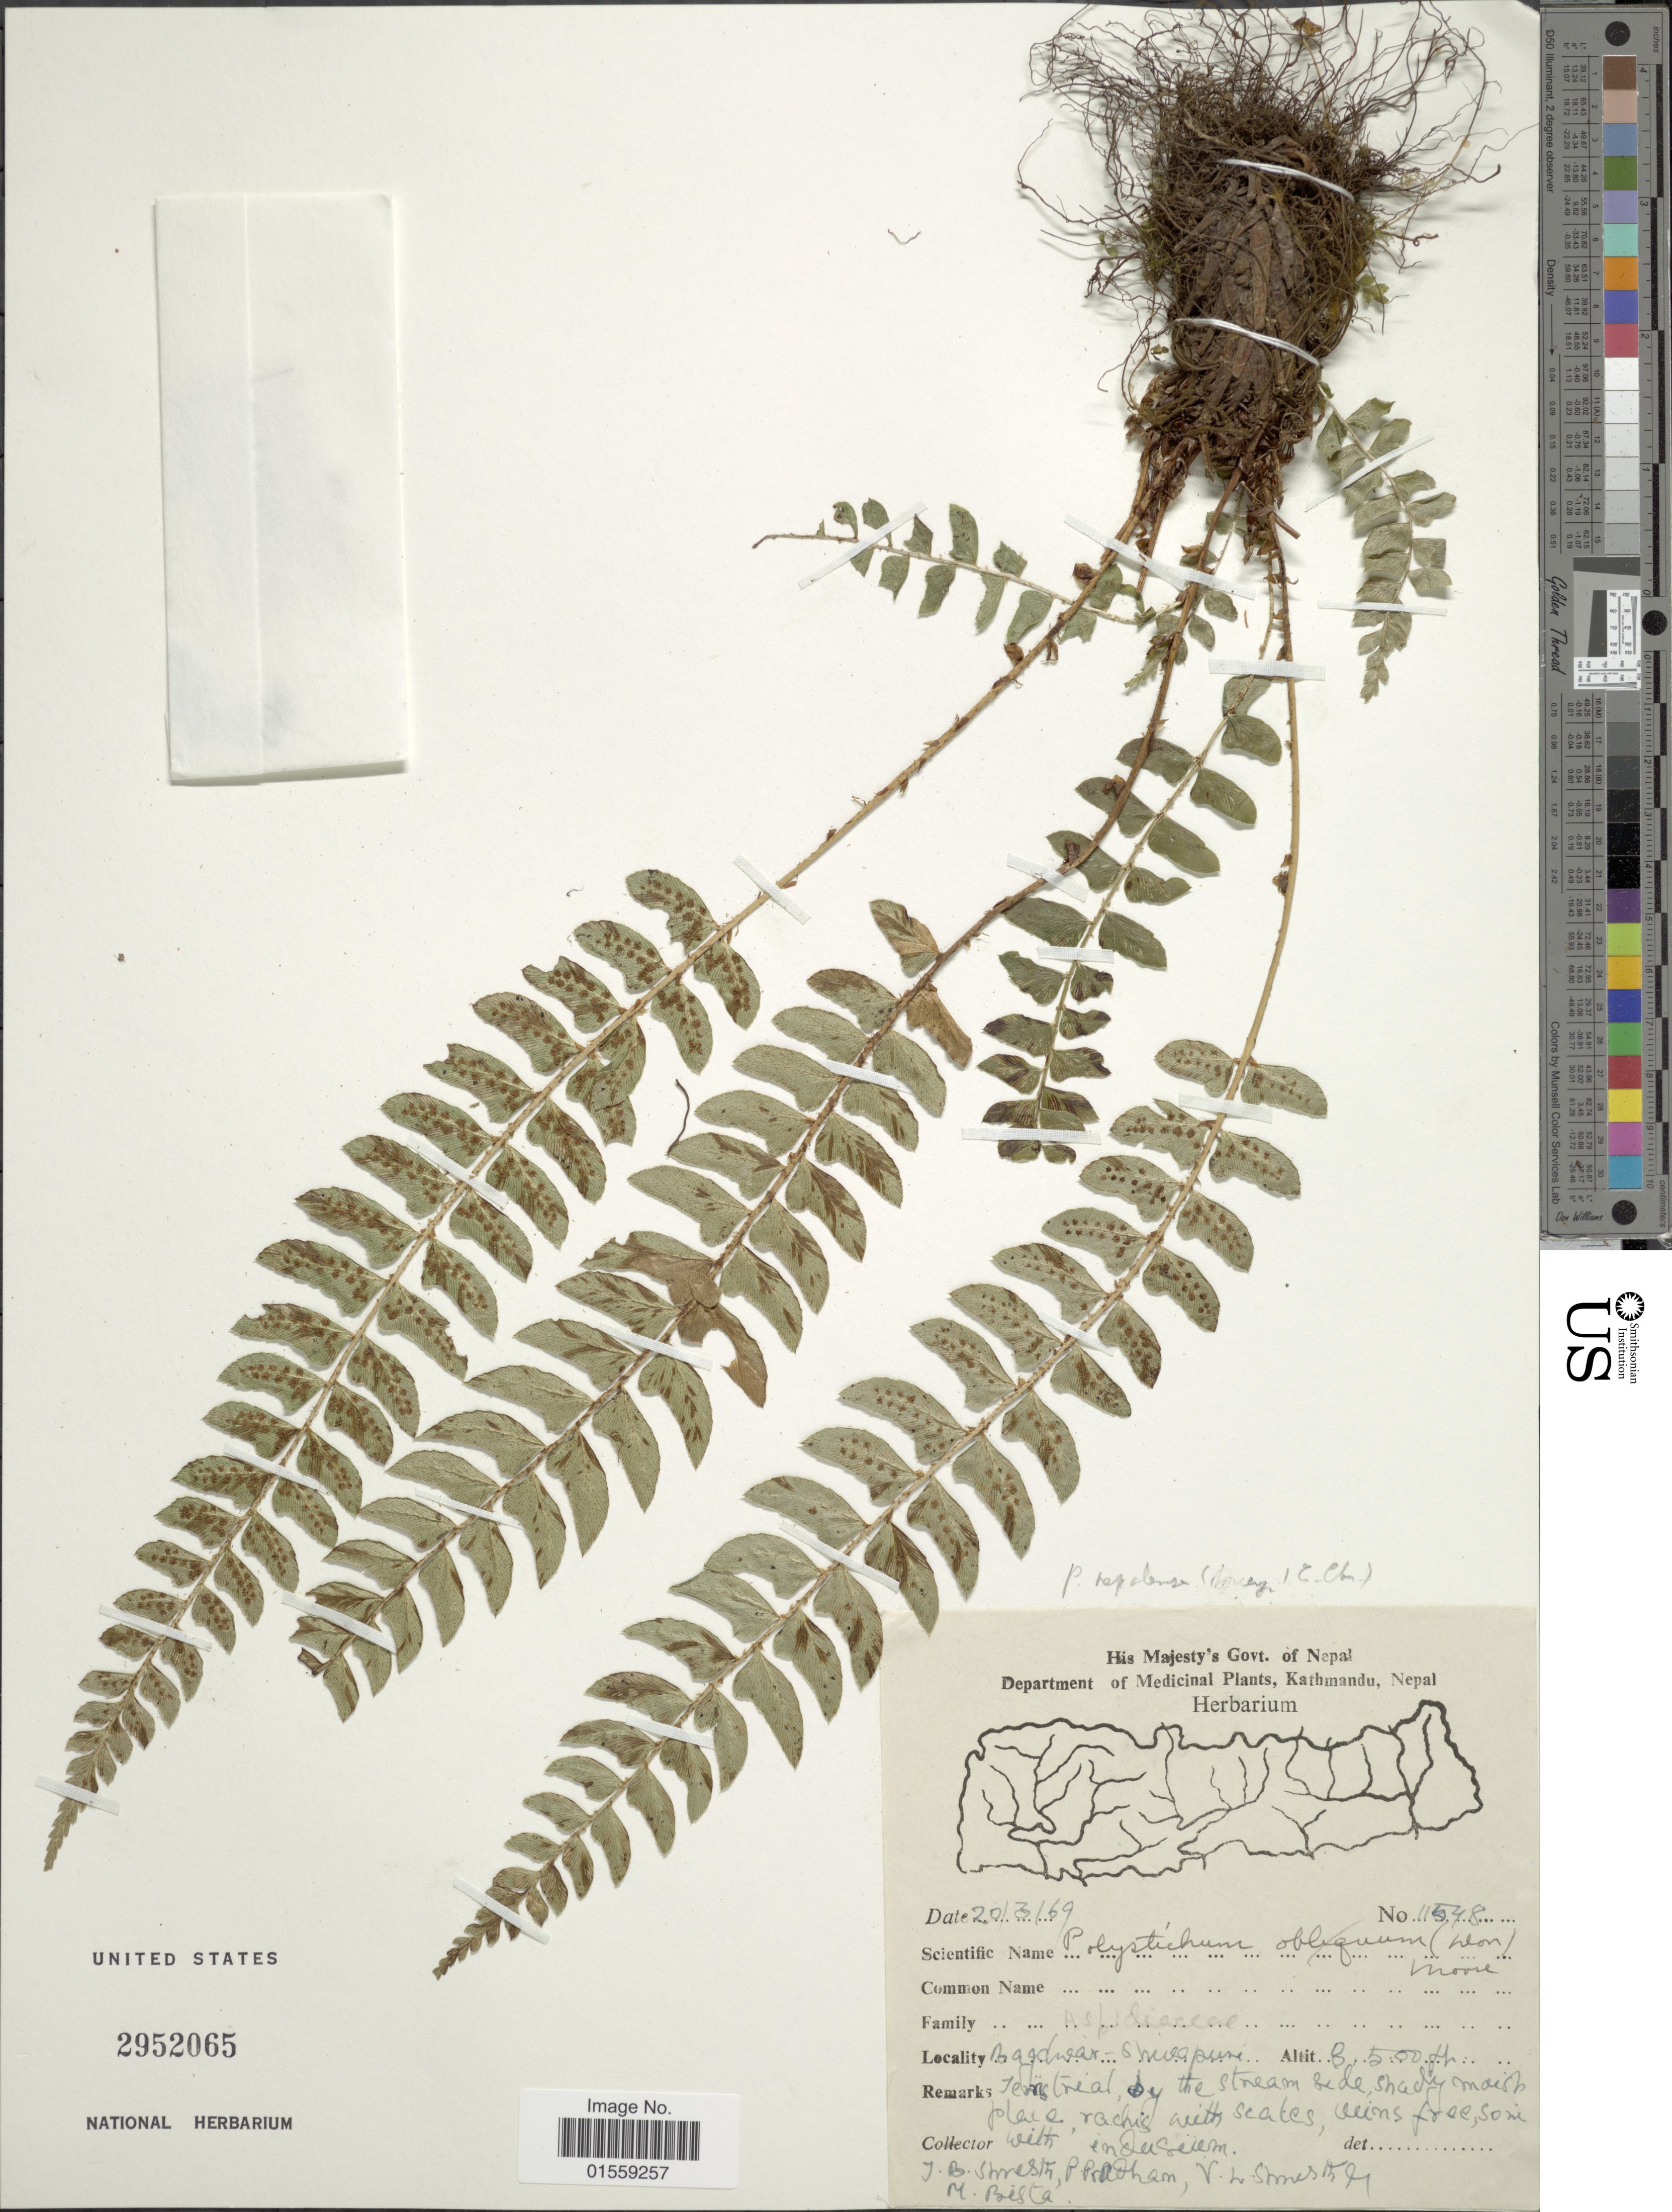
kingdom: Plantae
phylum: Tracheophyta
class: Polypodiopsida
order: Polypodiales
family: Dryopteridaceae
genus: Polystichum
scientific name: Polystichum nepalense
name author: (Spreng.) C. Chr.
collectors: T. B. Shrestha, P. Pradhan, V. Shrestha & M. Bista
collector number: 11548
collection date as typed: Transcribed d/m/y: 20/3/69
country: Nepal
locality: Bagdwar-Shivapuri.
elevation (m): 2591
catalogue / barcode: US 2952065